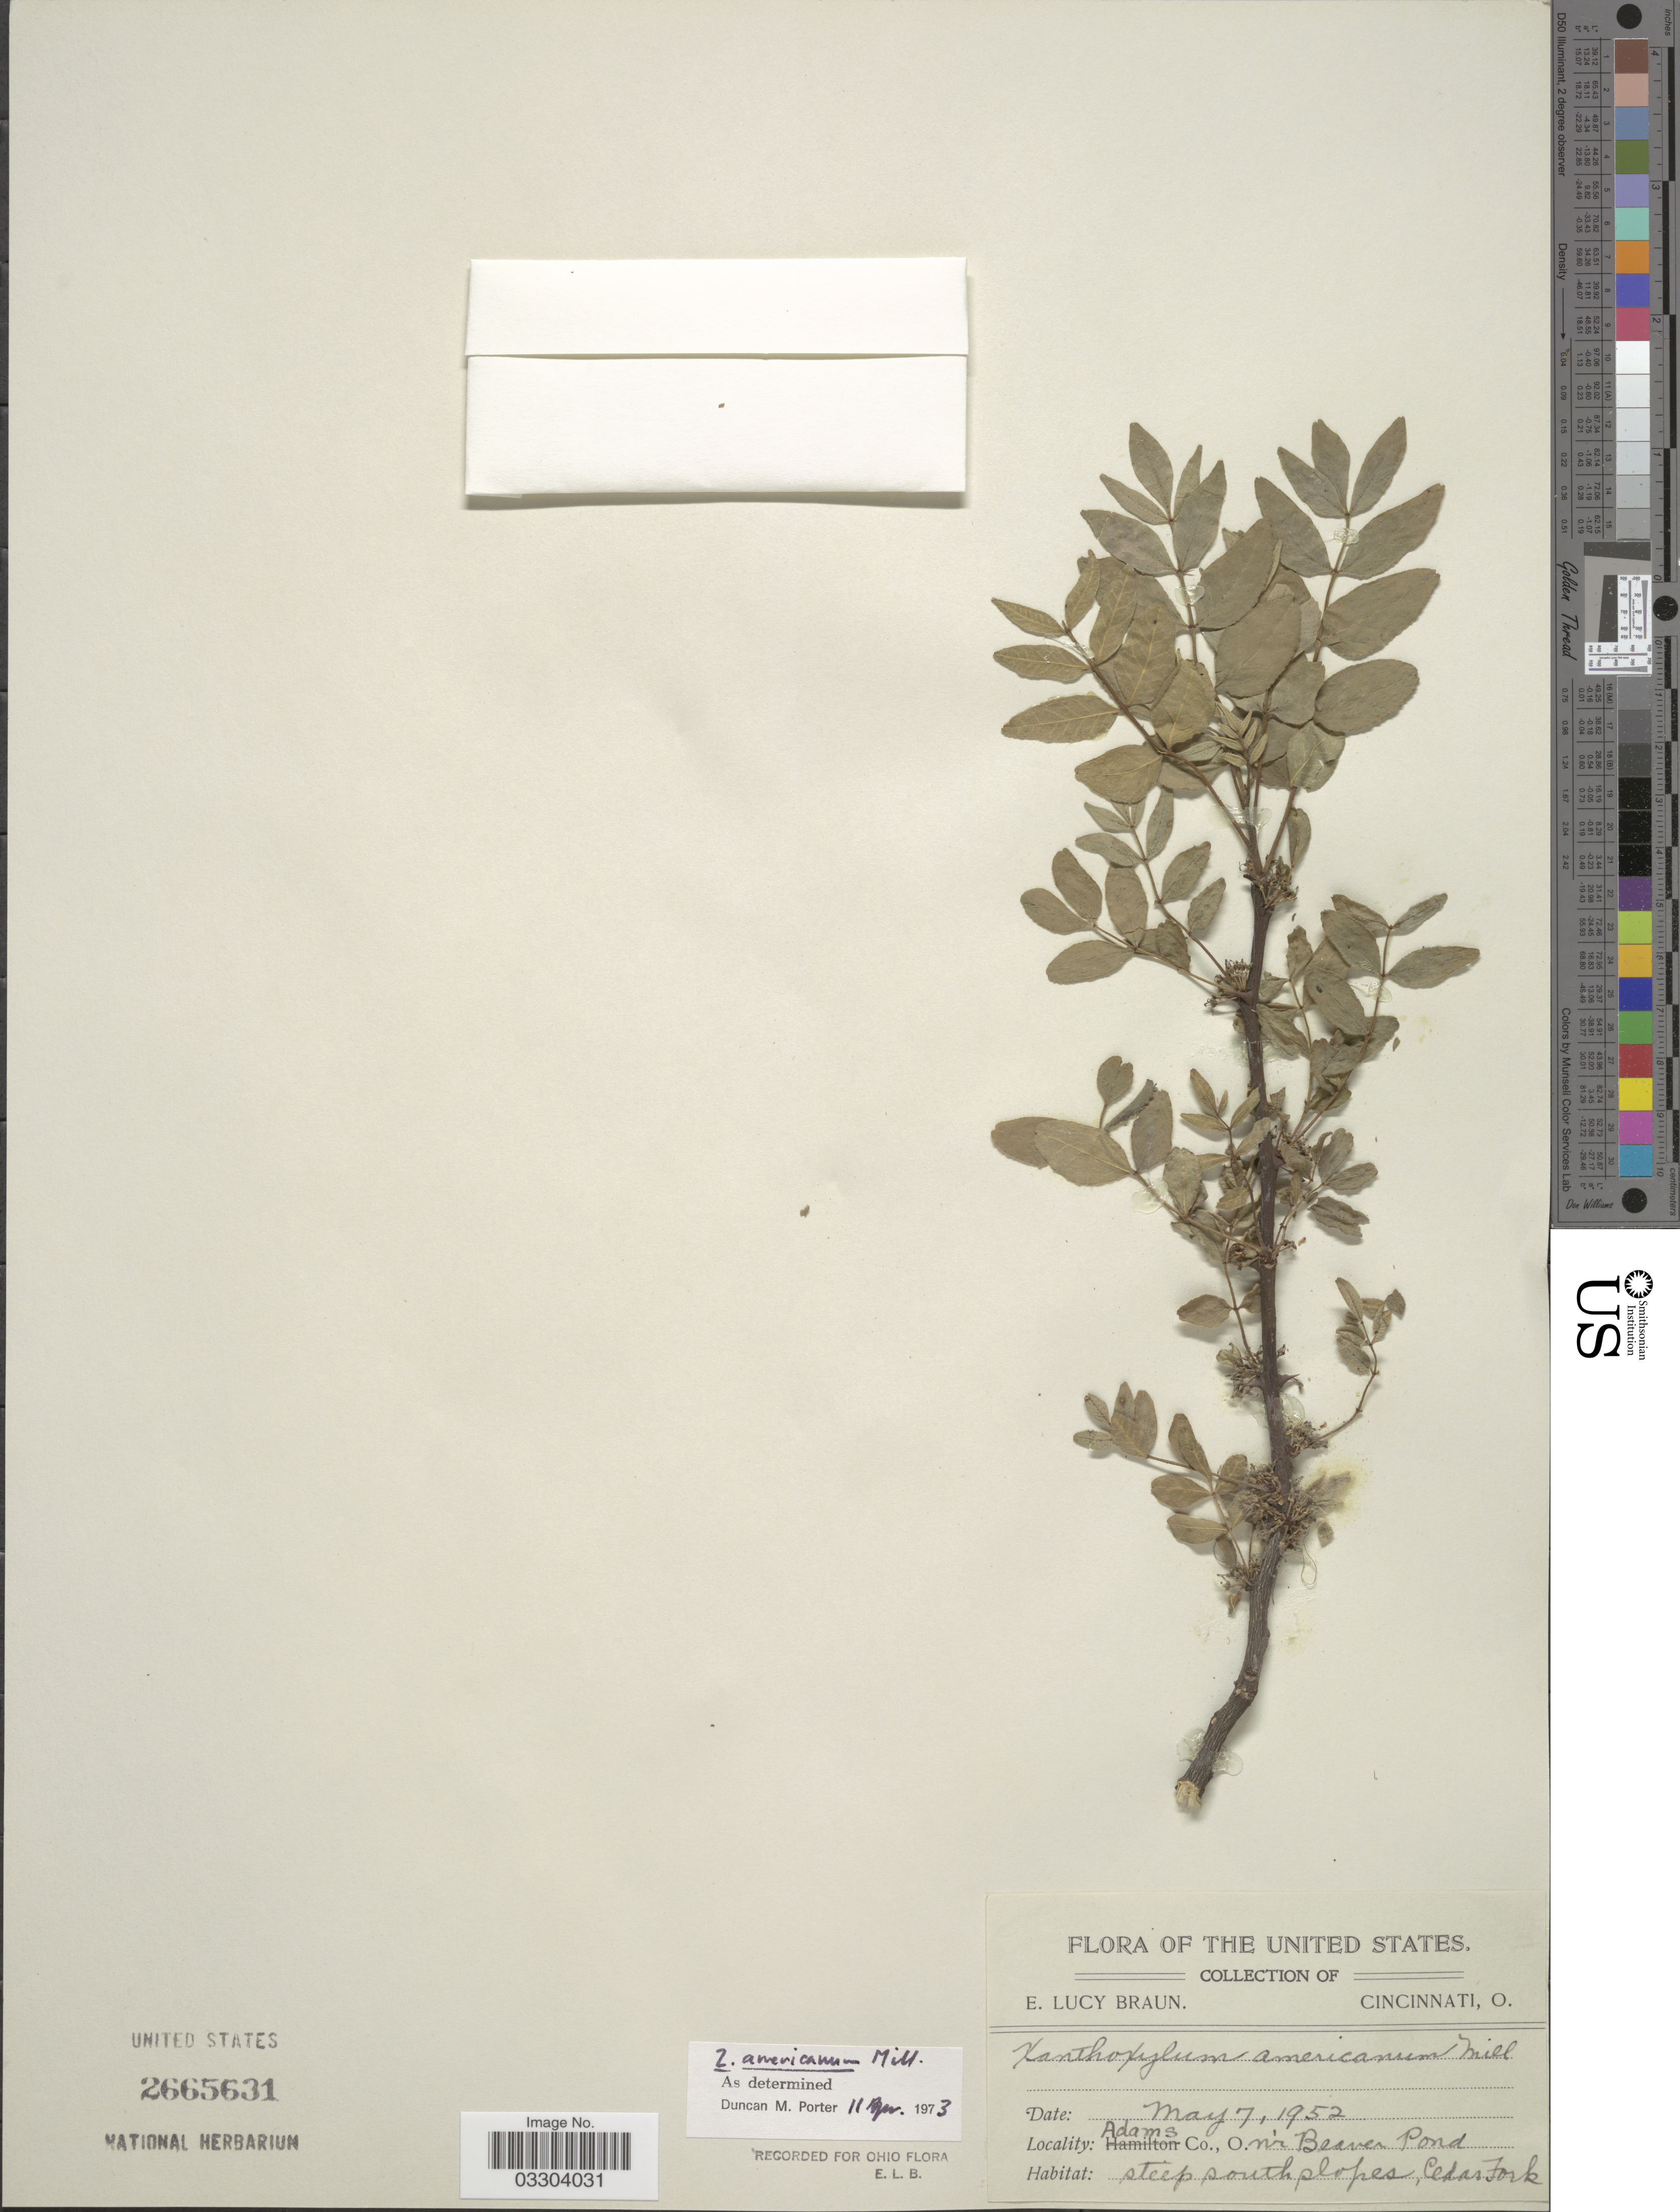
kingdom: Plantae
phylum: Tracheophyta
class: Magnoliopsida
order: Sapindales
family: Rutaceae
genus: Zanthoxylum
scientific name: Zanthoxylum americanum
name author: Mill.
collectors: E. L. Braun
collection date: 1952-05-07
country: United States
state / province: Ohio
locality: Adams Co., Nr Beaver Pond. Steep south slopes, Cedar Fork.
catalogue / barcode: US 2665631